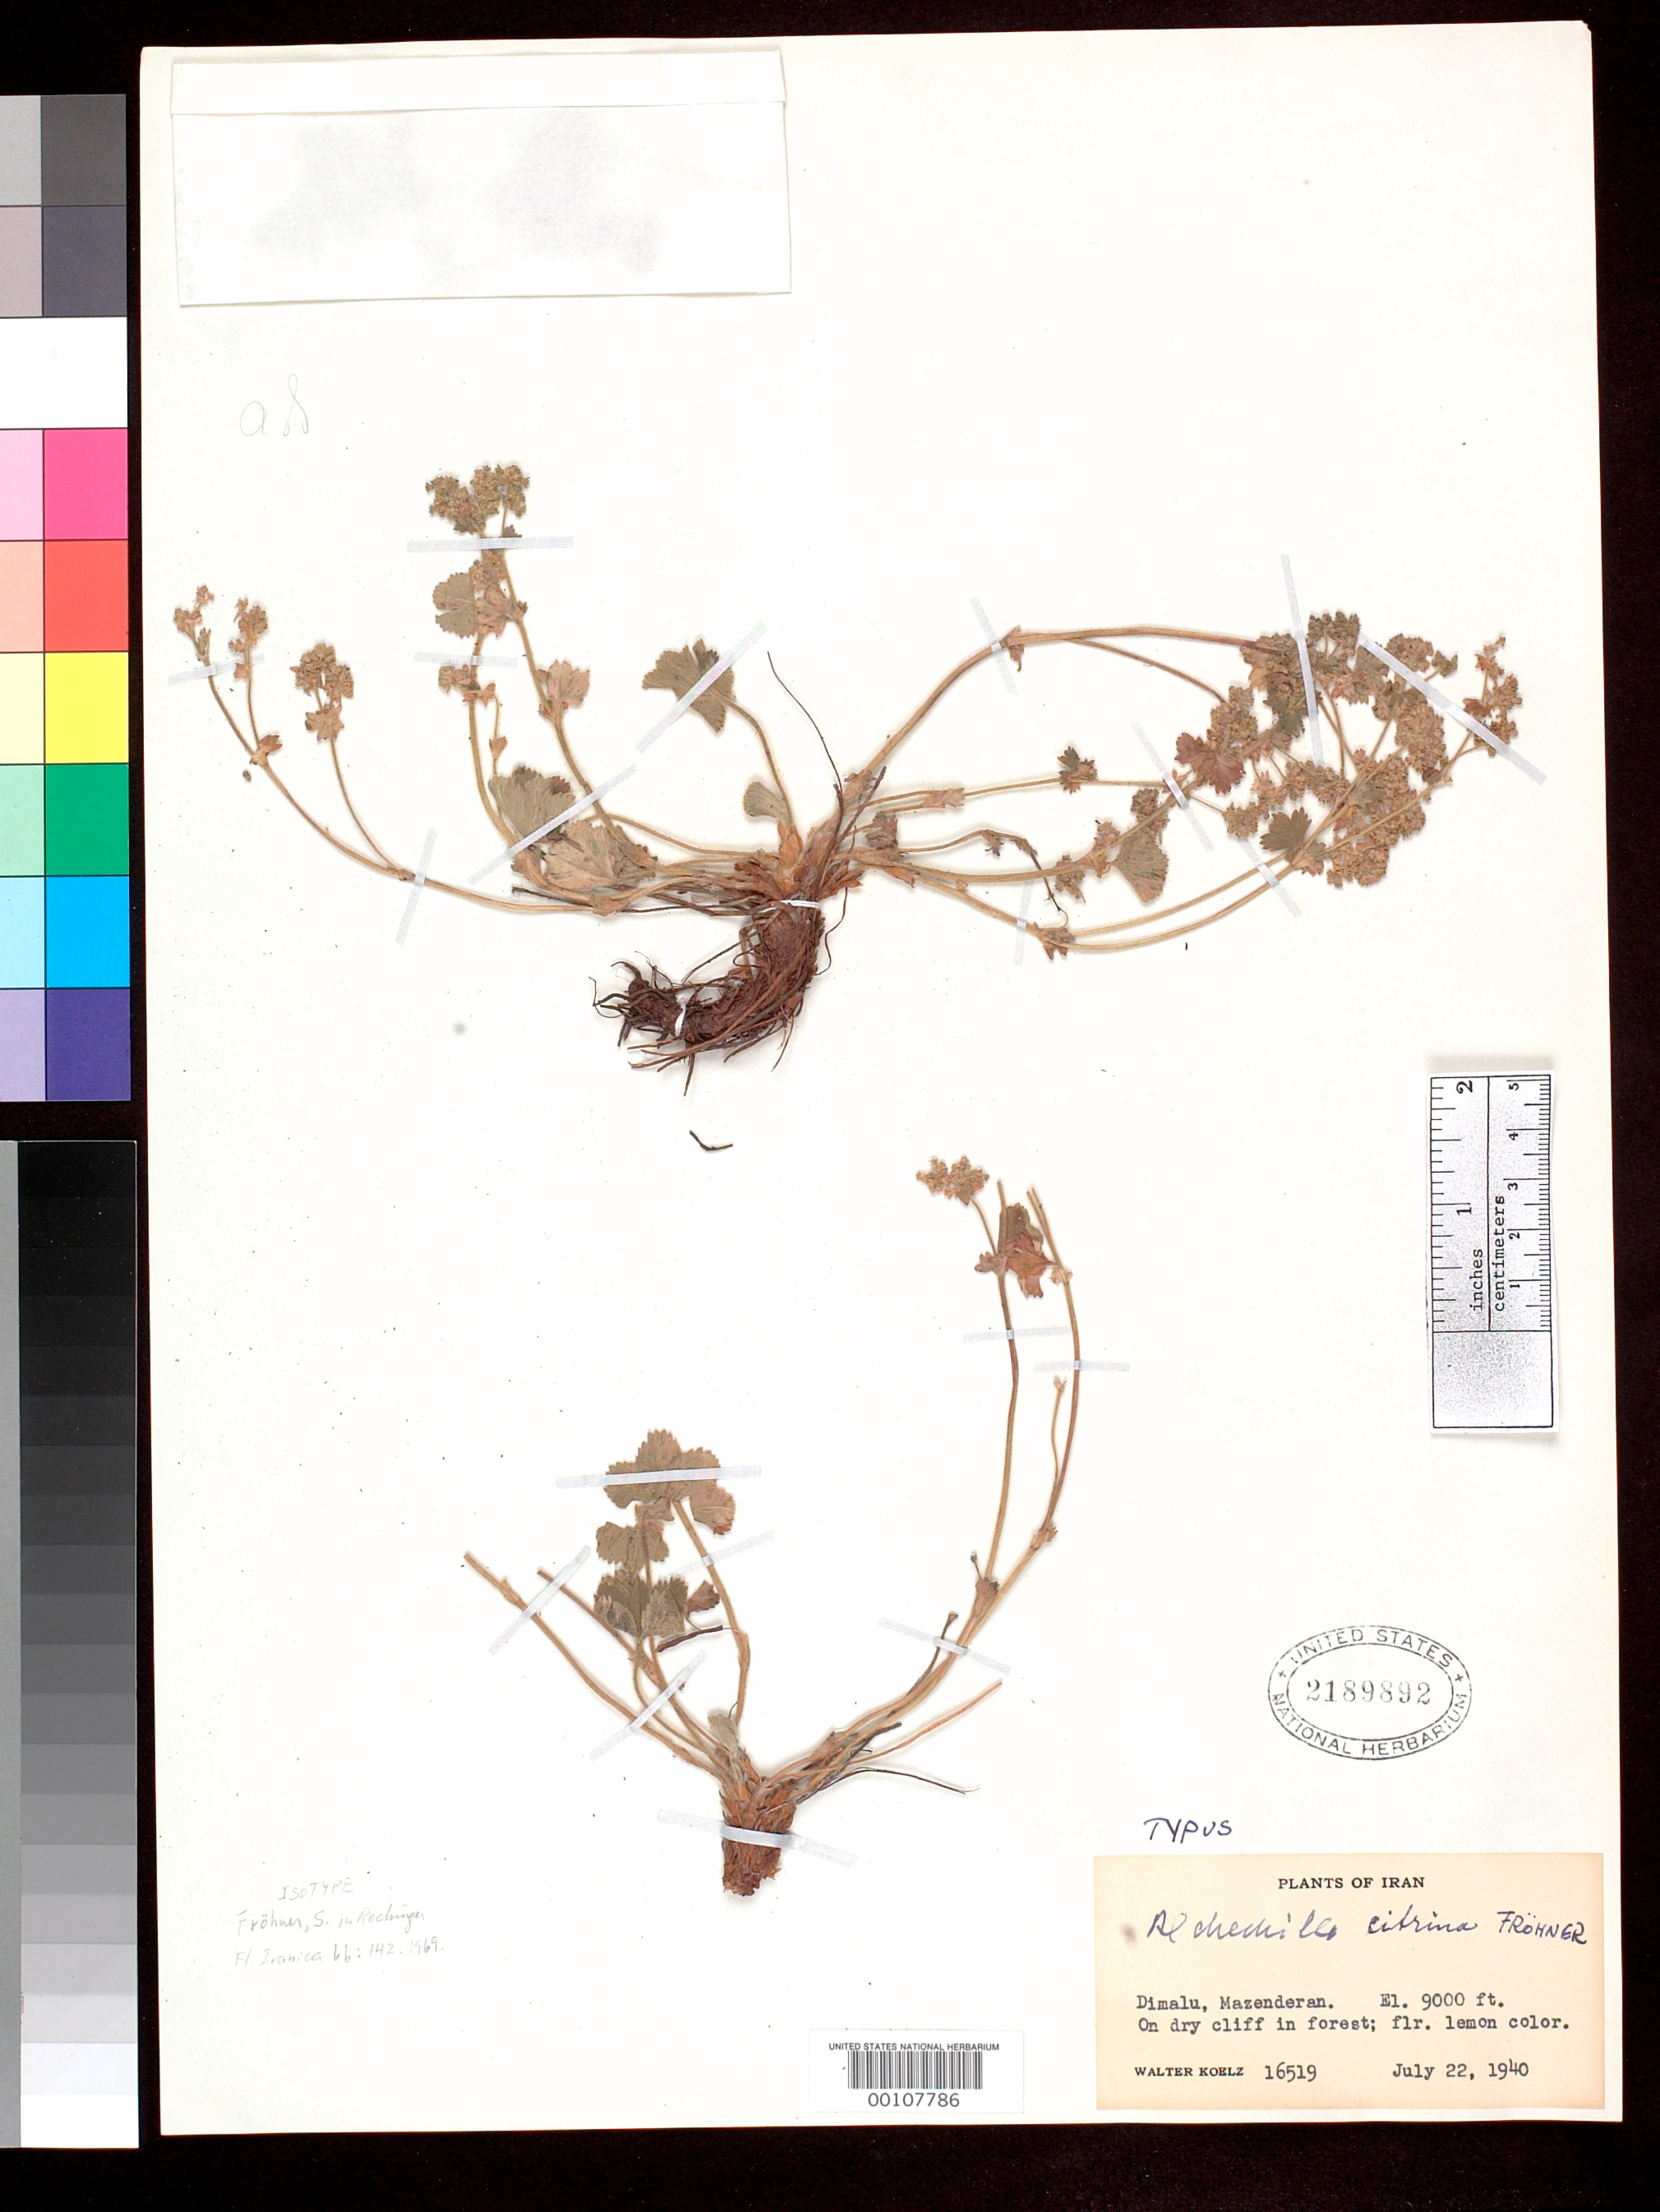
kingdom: Plantae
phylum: Tracheophyta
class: Magnoliopsida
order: Rosales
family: Rosaceae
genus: Alchemilla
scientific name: Alchemilla citrina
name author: Frohner in Rech. f.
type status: Isotype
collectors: W. N. Koelz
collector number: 16519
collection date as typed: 22 Jul 1940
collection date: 1940-07-22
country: Iran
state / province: Mazandaran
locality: Dimalu.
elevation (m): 2700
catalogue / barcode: US 2189892